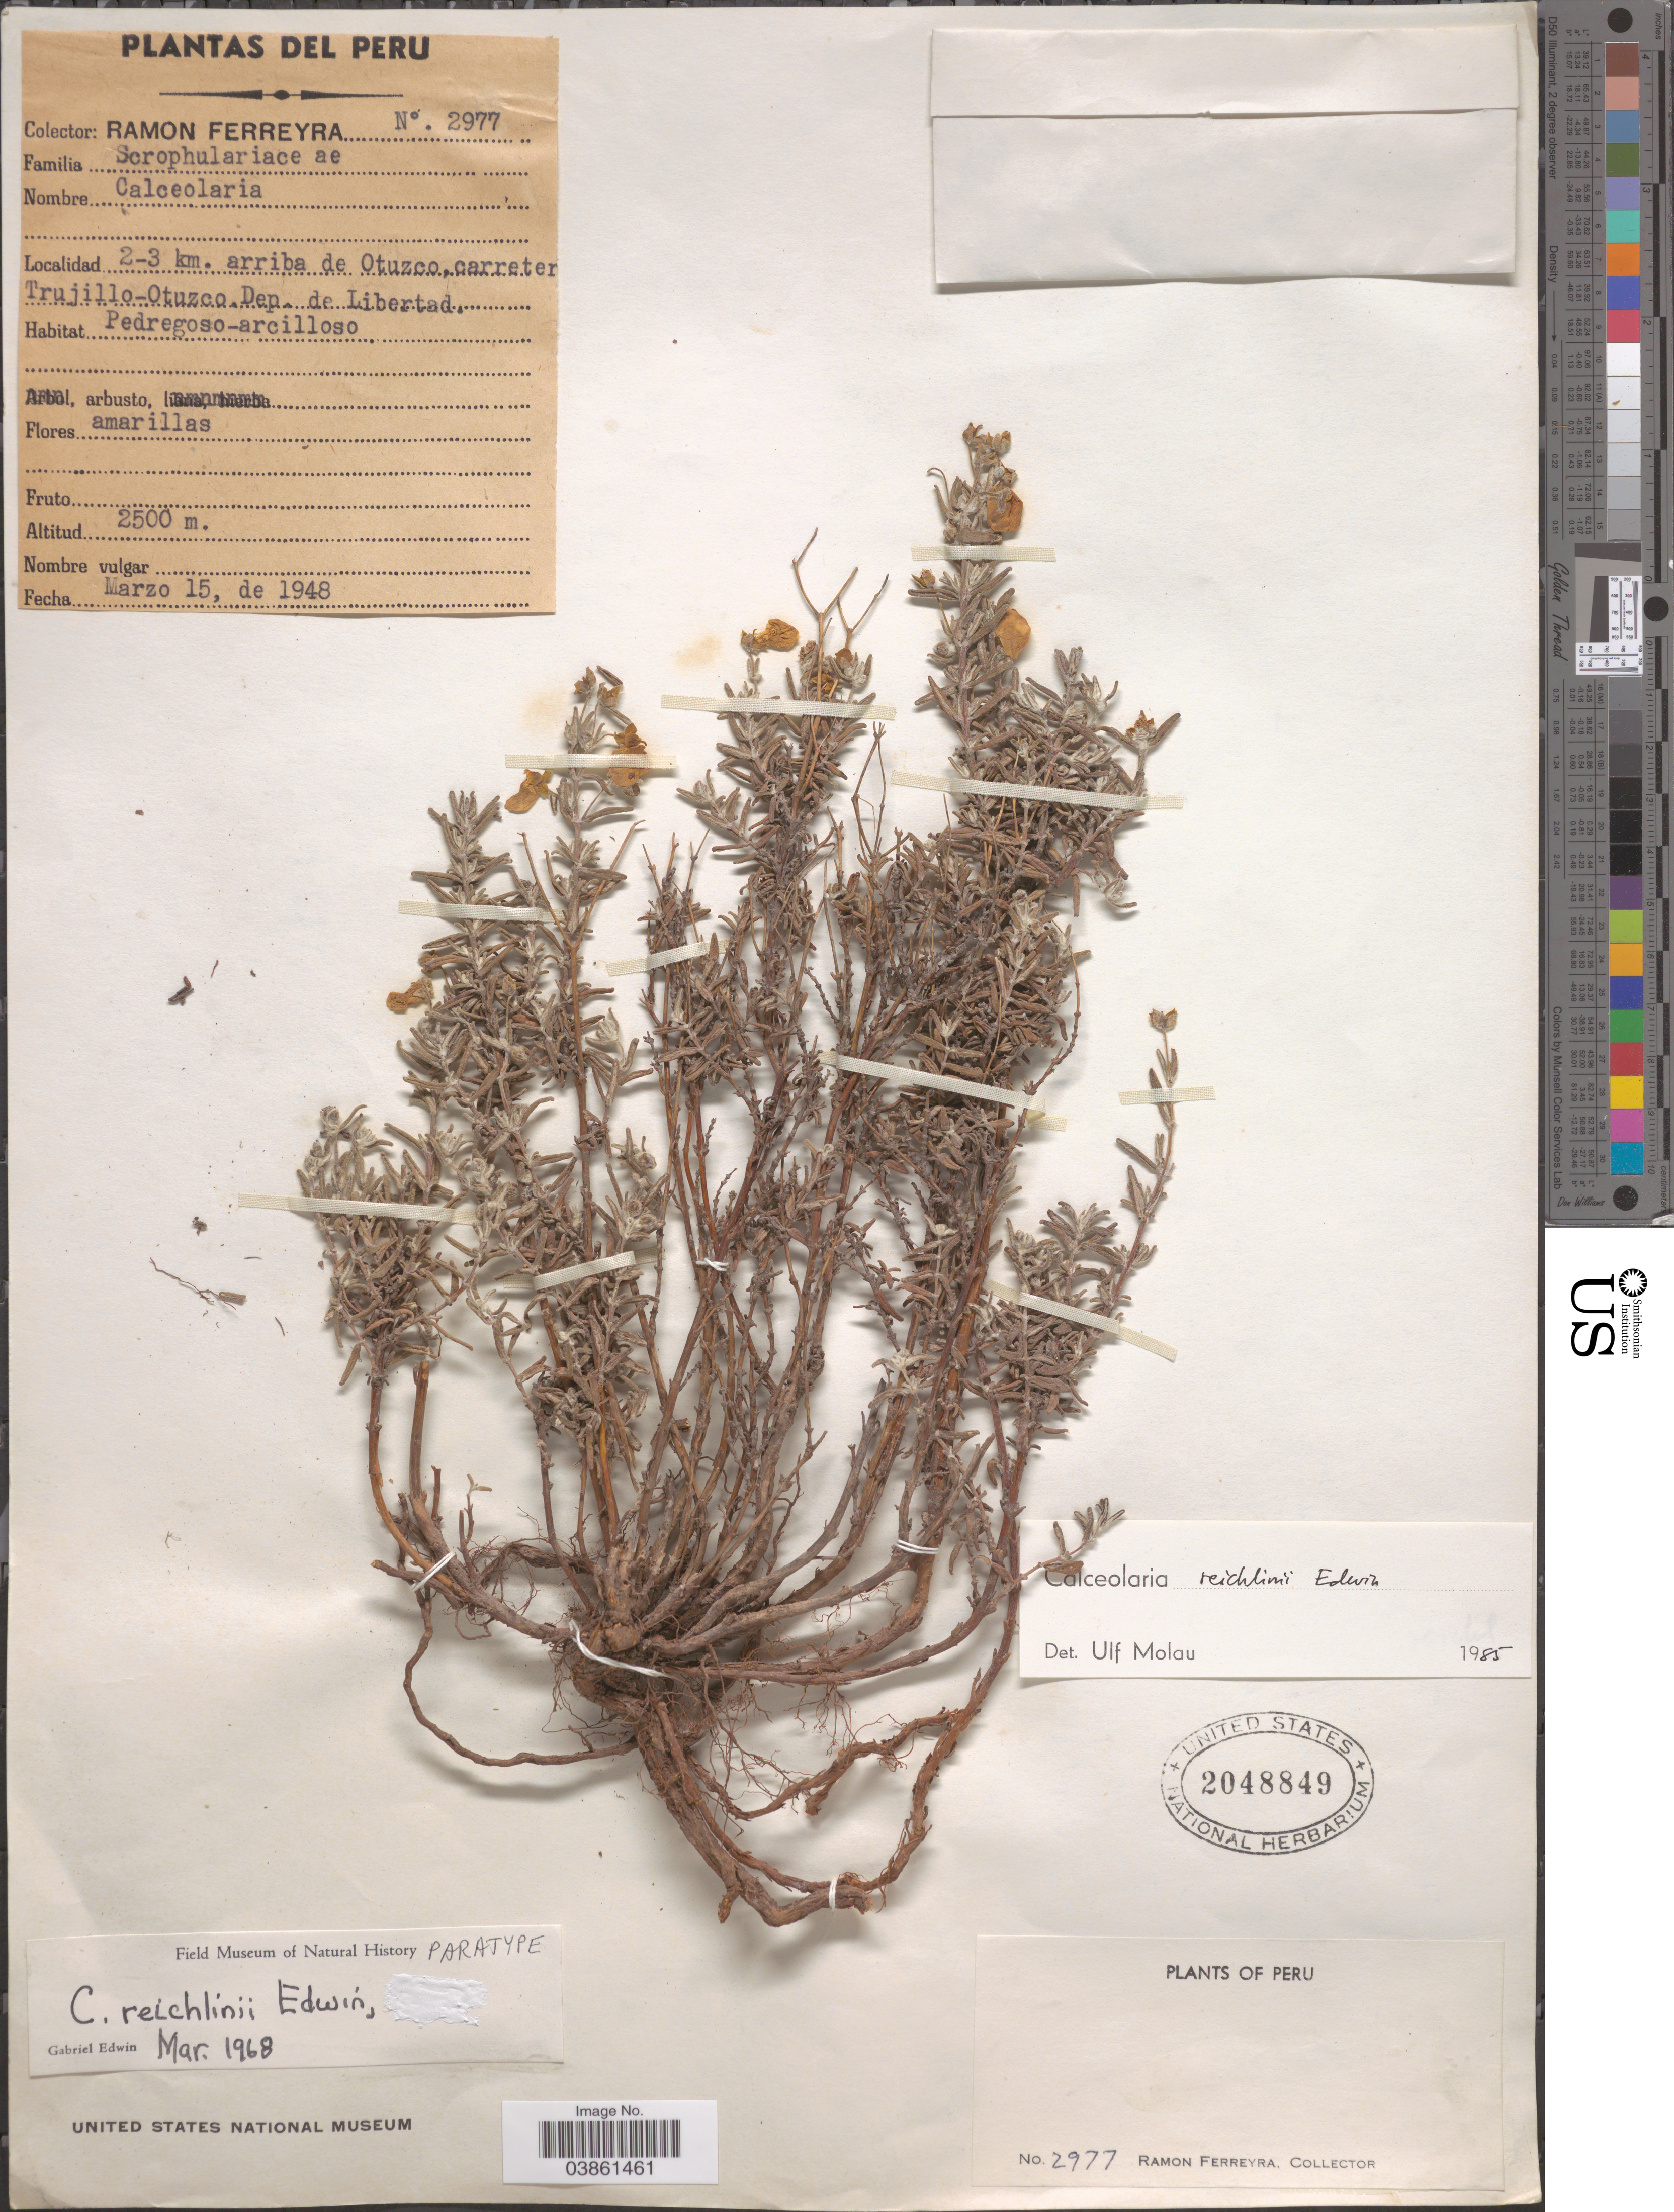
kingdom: Plantae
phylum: Tracheophyta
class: Magnoliopsida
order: Lamiales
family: Calceolariaceae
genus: Calceolaria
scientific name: Calceolaria reichlinii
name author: Edwin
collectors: R. A. Ferreyra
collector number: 2977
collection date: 1948-03-15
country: Peru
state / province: La Libertad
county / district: Otuzco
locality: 2-3 km. arriba de Otuzco, carretera Trujillo-Otuzco.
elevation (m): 2500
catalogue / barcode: US 2048849